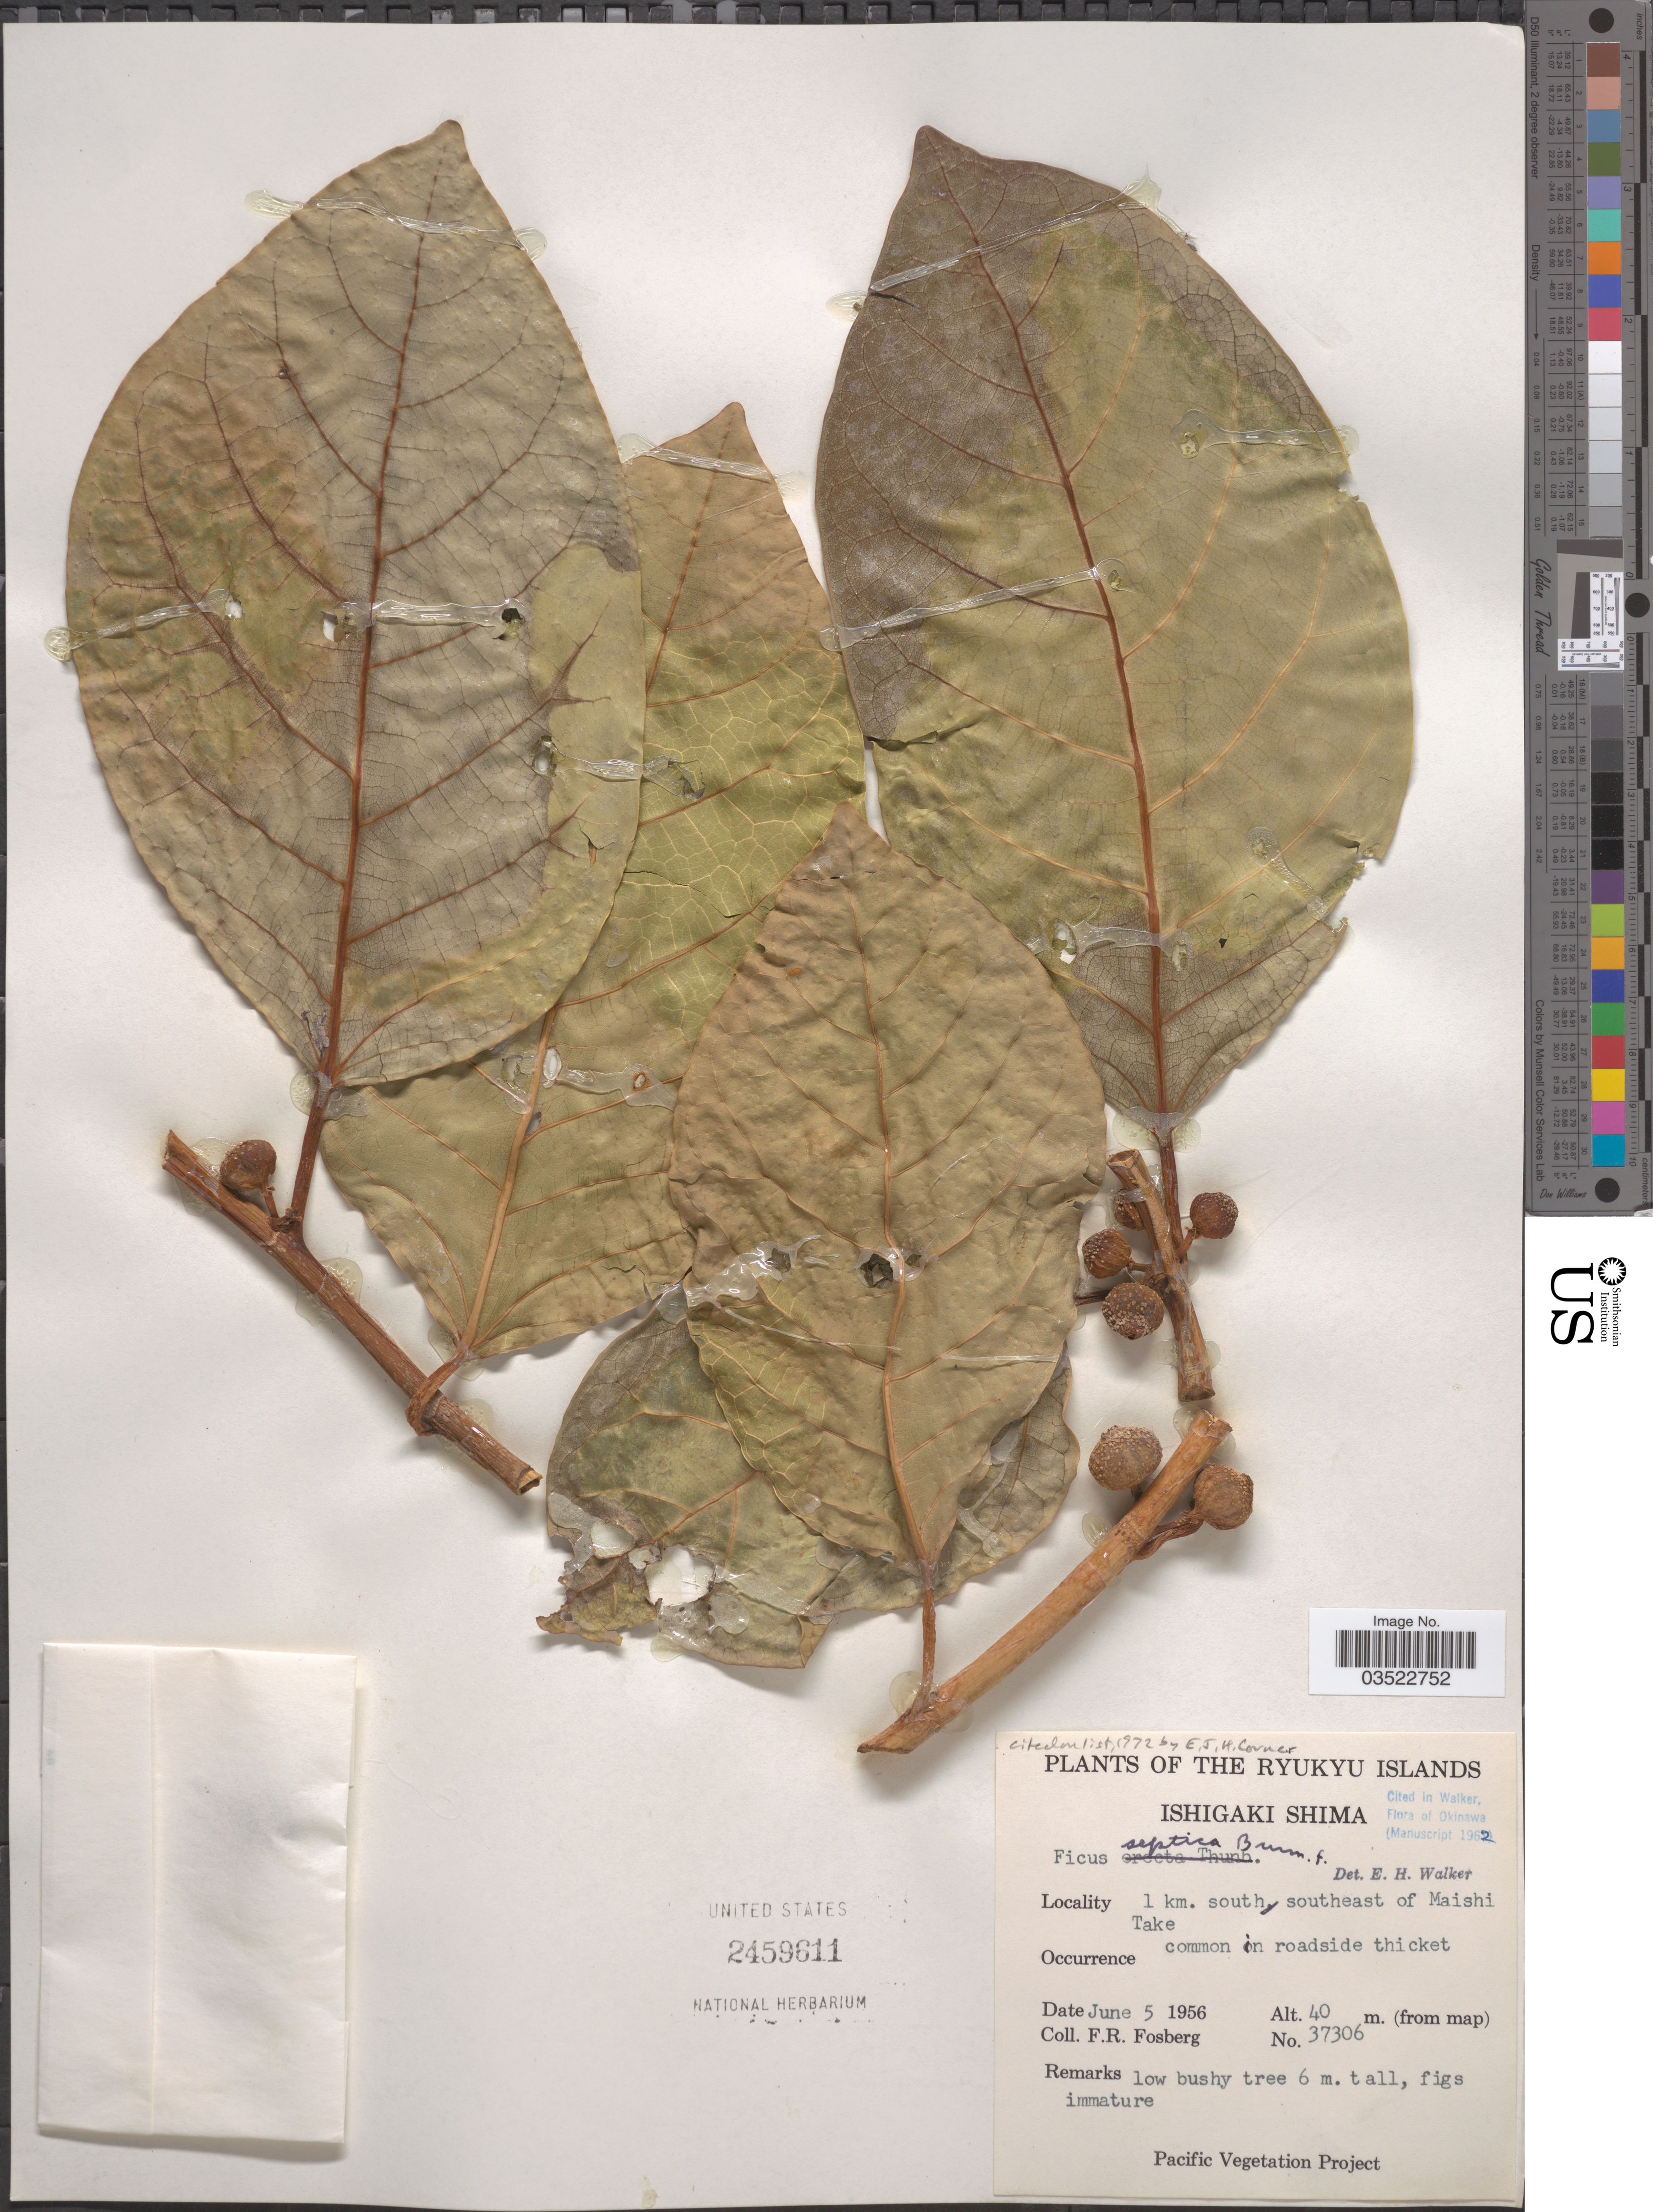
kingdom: Plantae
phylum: Tracheophyta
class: Magnoliopsida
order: Rosales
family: Moraceae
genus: Ficus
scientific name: Ficus septica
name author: Burm. f.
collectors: F. R. Fosberg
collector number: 37306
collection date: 1956-06-05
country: Japan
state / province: Okinawa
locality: Ryukyu Islands. Ishigaki Shima. 1 km. south, southwest of Maishi Take.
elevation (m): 40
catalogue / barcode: US 2459611